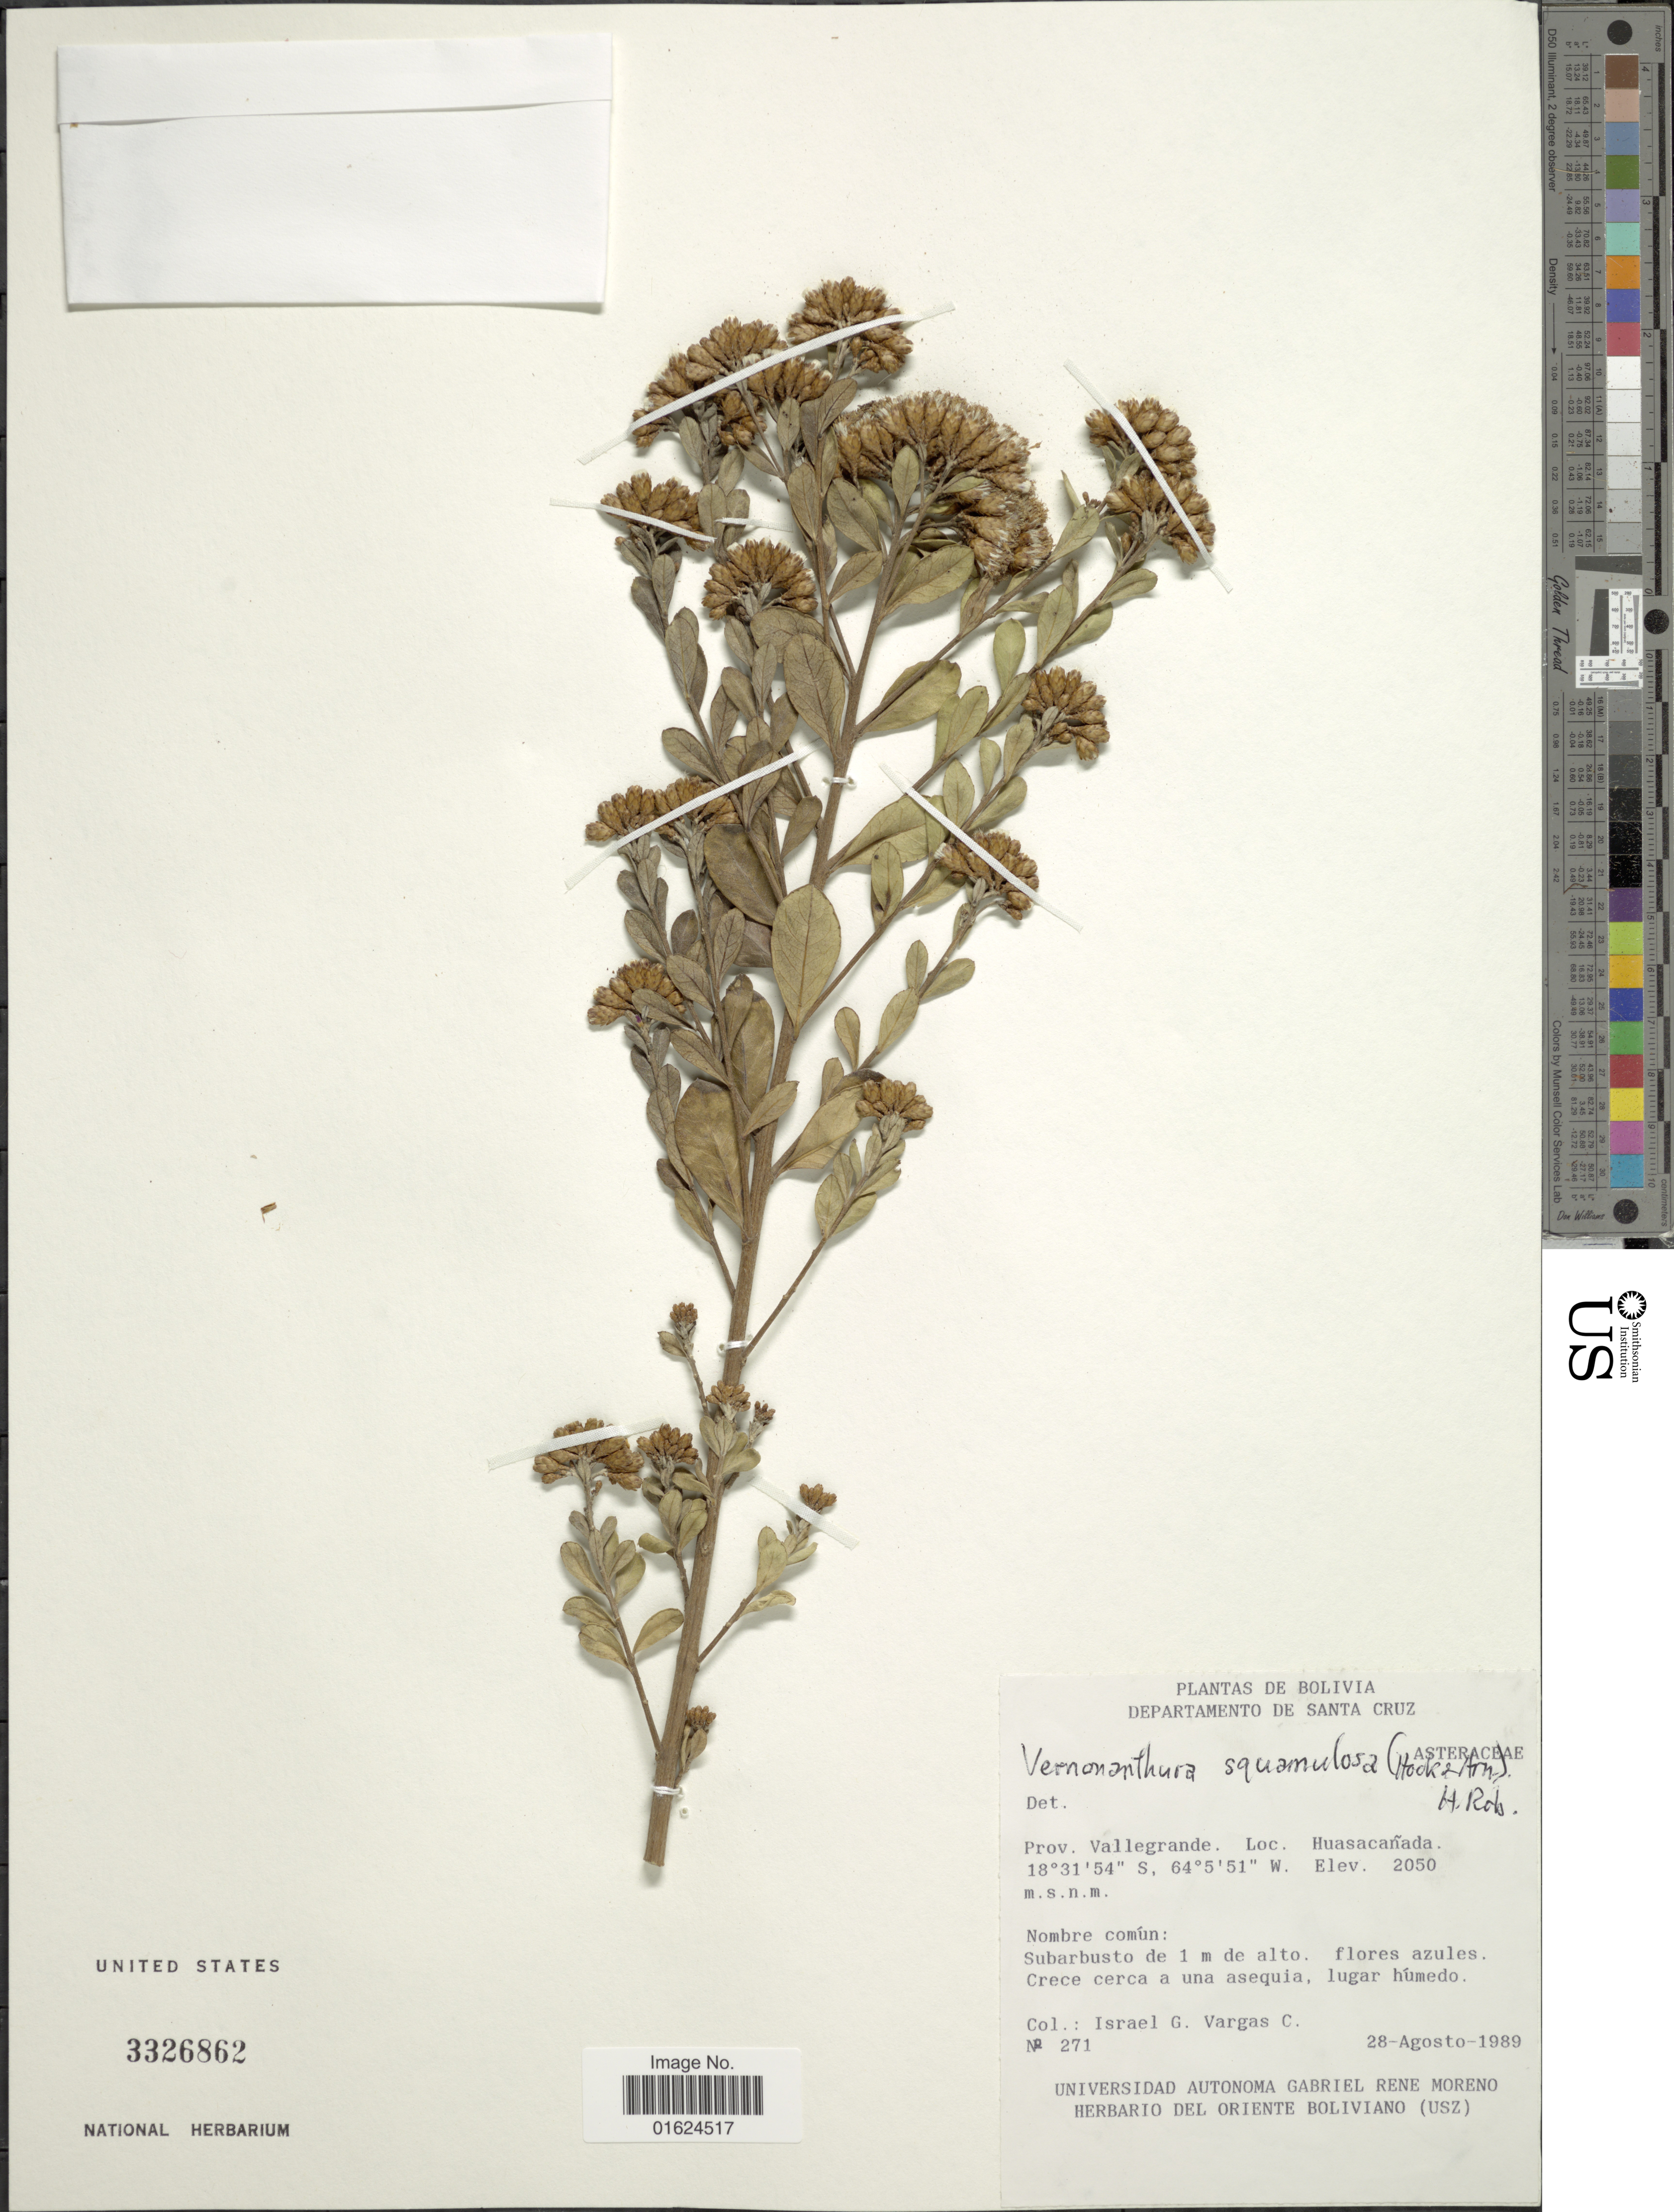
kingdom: Plantae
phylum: Tracheophyta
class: Magnoliopsida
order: Asterales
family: Asteraceae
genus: Vernonanthura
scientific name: Vernonanthura squamulosa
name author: (Hook. & Arn.) H. Rob.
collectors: I. Vargas C.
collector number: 271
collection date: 1989-08-28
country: Bolivia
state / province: Santa Cruz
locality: Departamento de Santa Cruz, Prov. Vallegrande, Huasacañda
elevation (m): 2050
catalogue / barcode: US 3326862